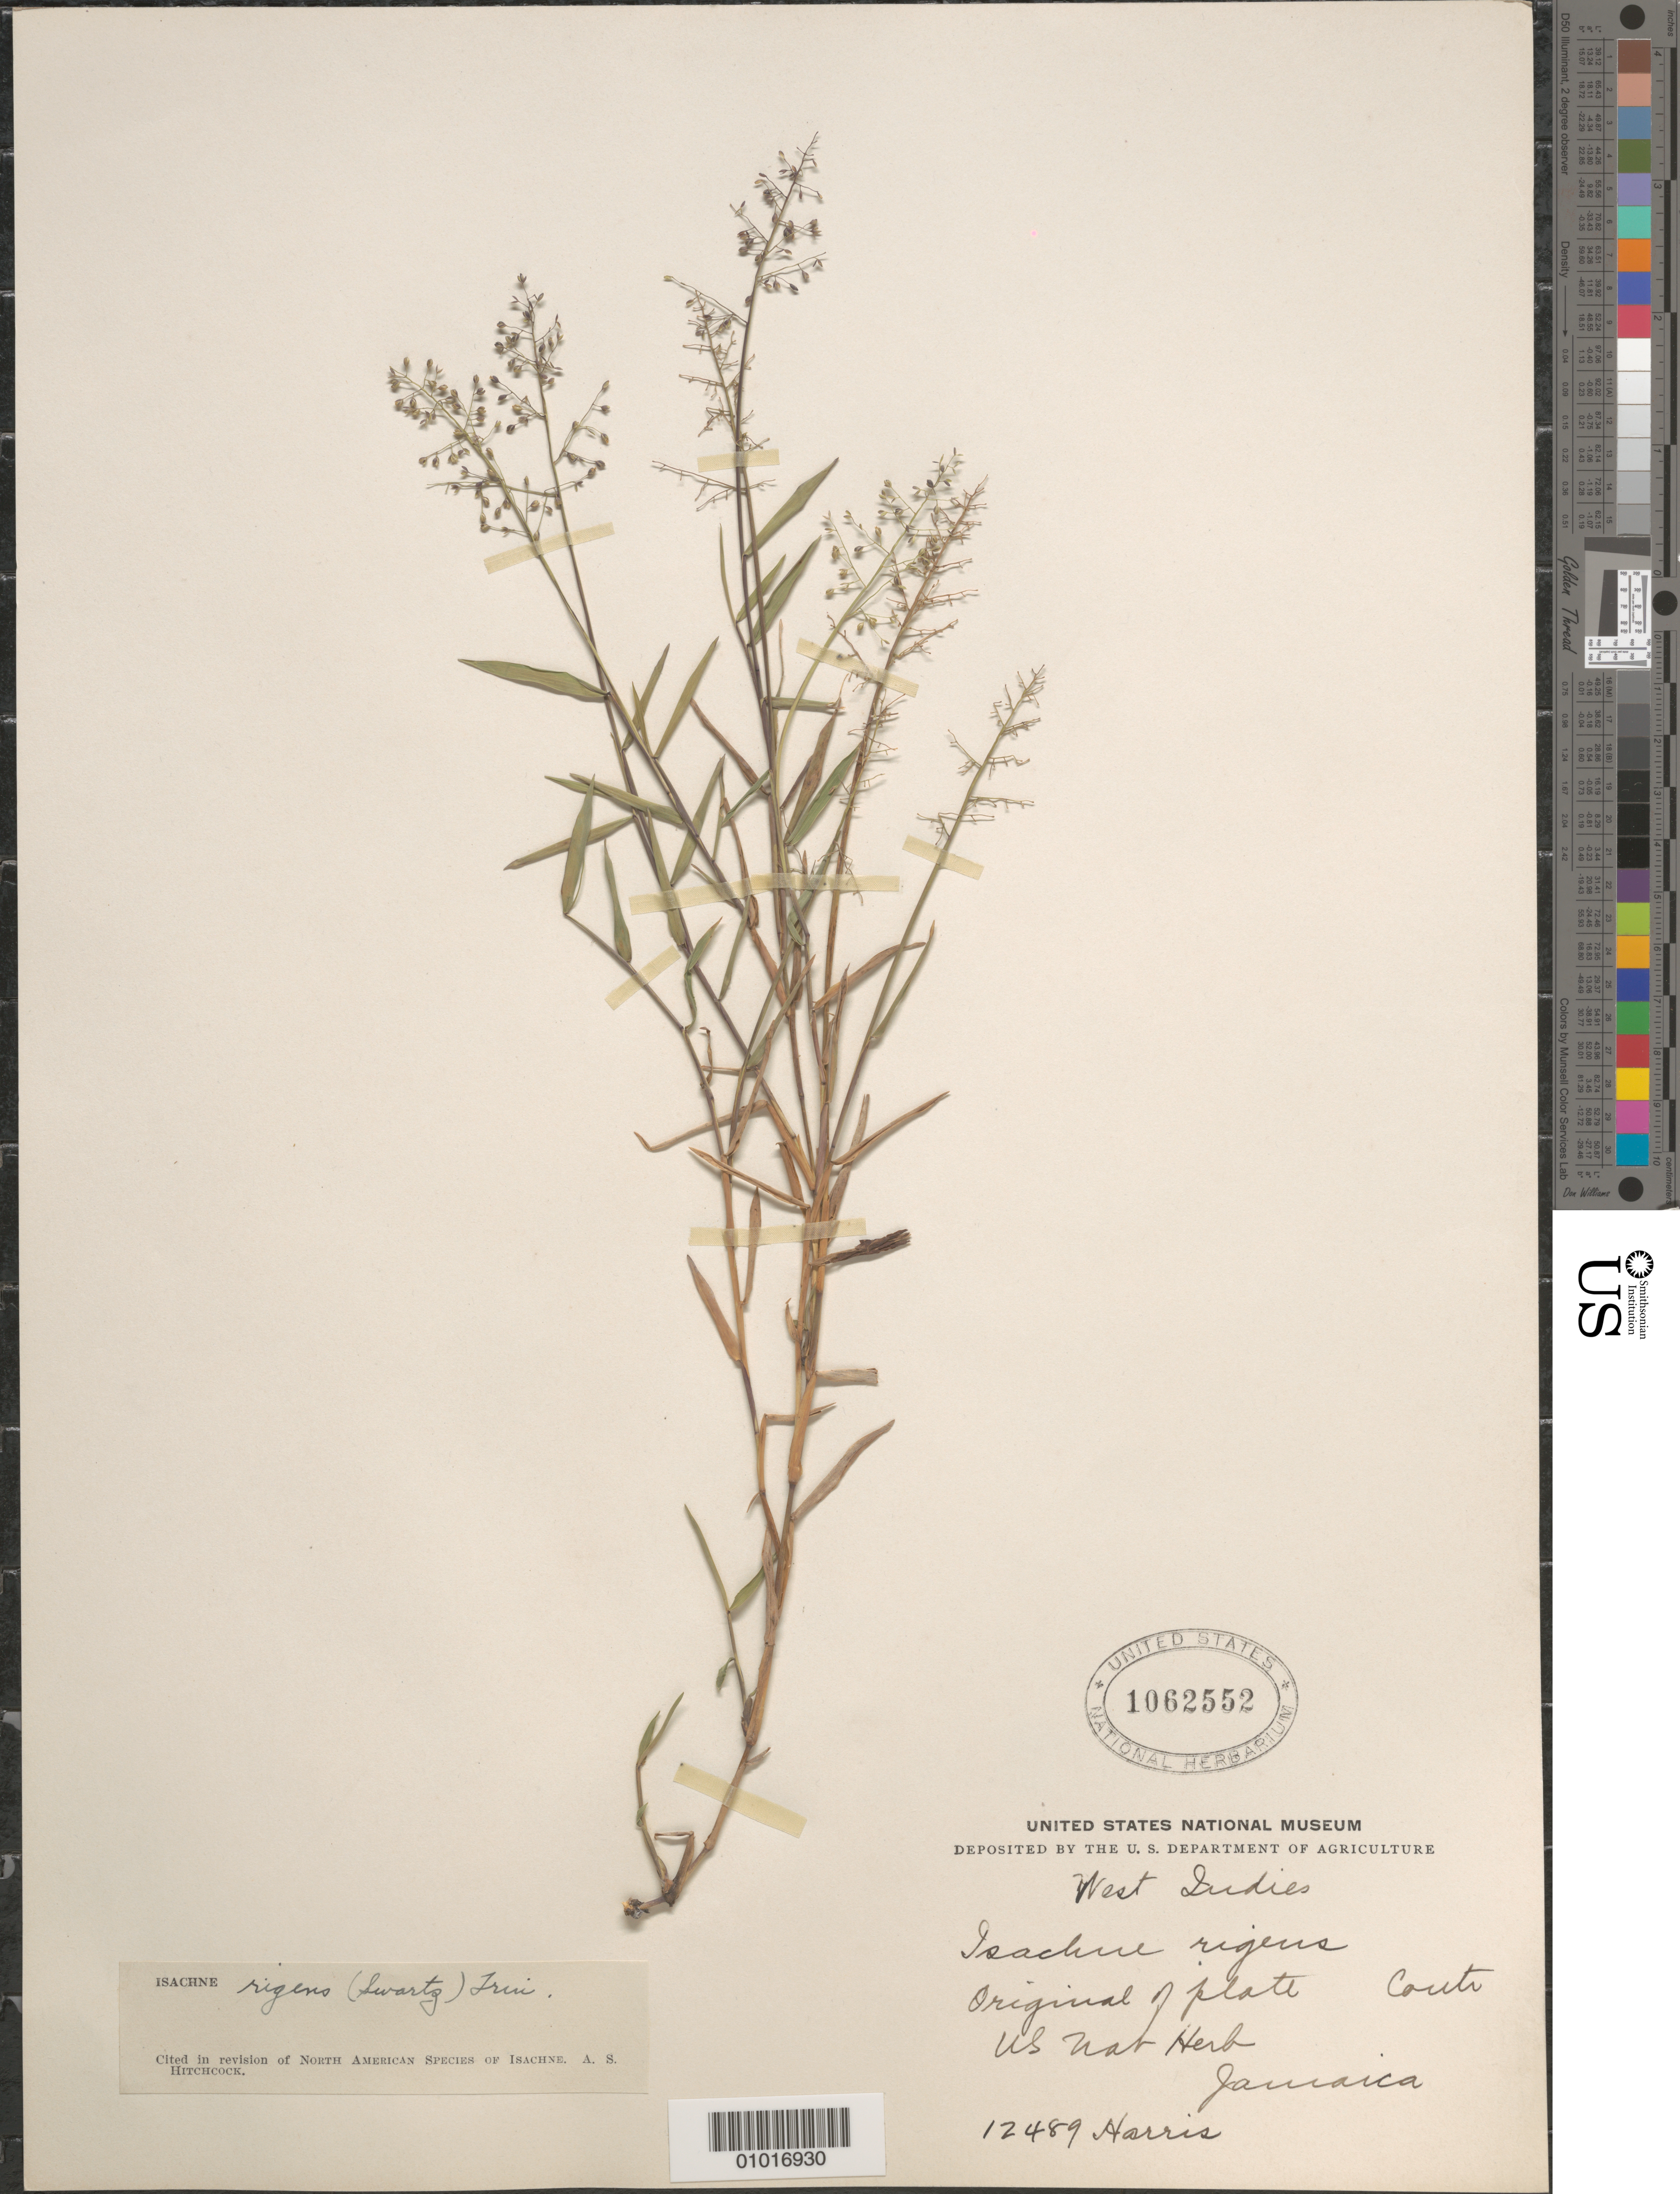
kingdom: Plantae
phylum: Tracheophyta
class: Liliopsida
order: Poales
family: Poaceae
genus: Isachne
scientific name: Isachne rigens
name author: (Sw.) Trin.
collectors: W. H. Harris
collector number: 12489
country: Jamaica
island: Jamaica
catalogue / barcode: US 1062552